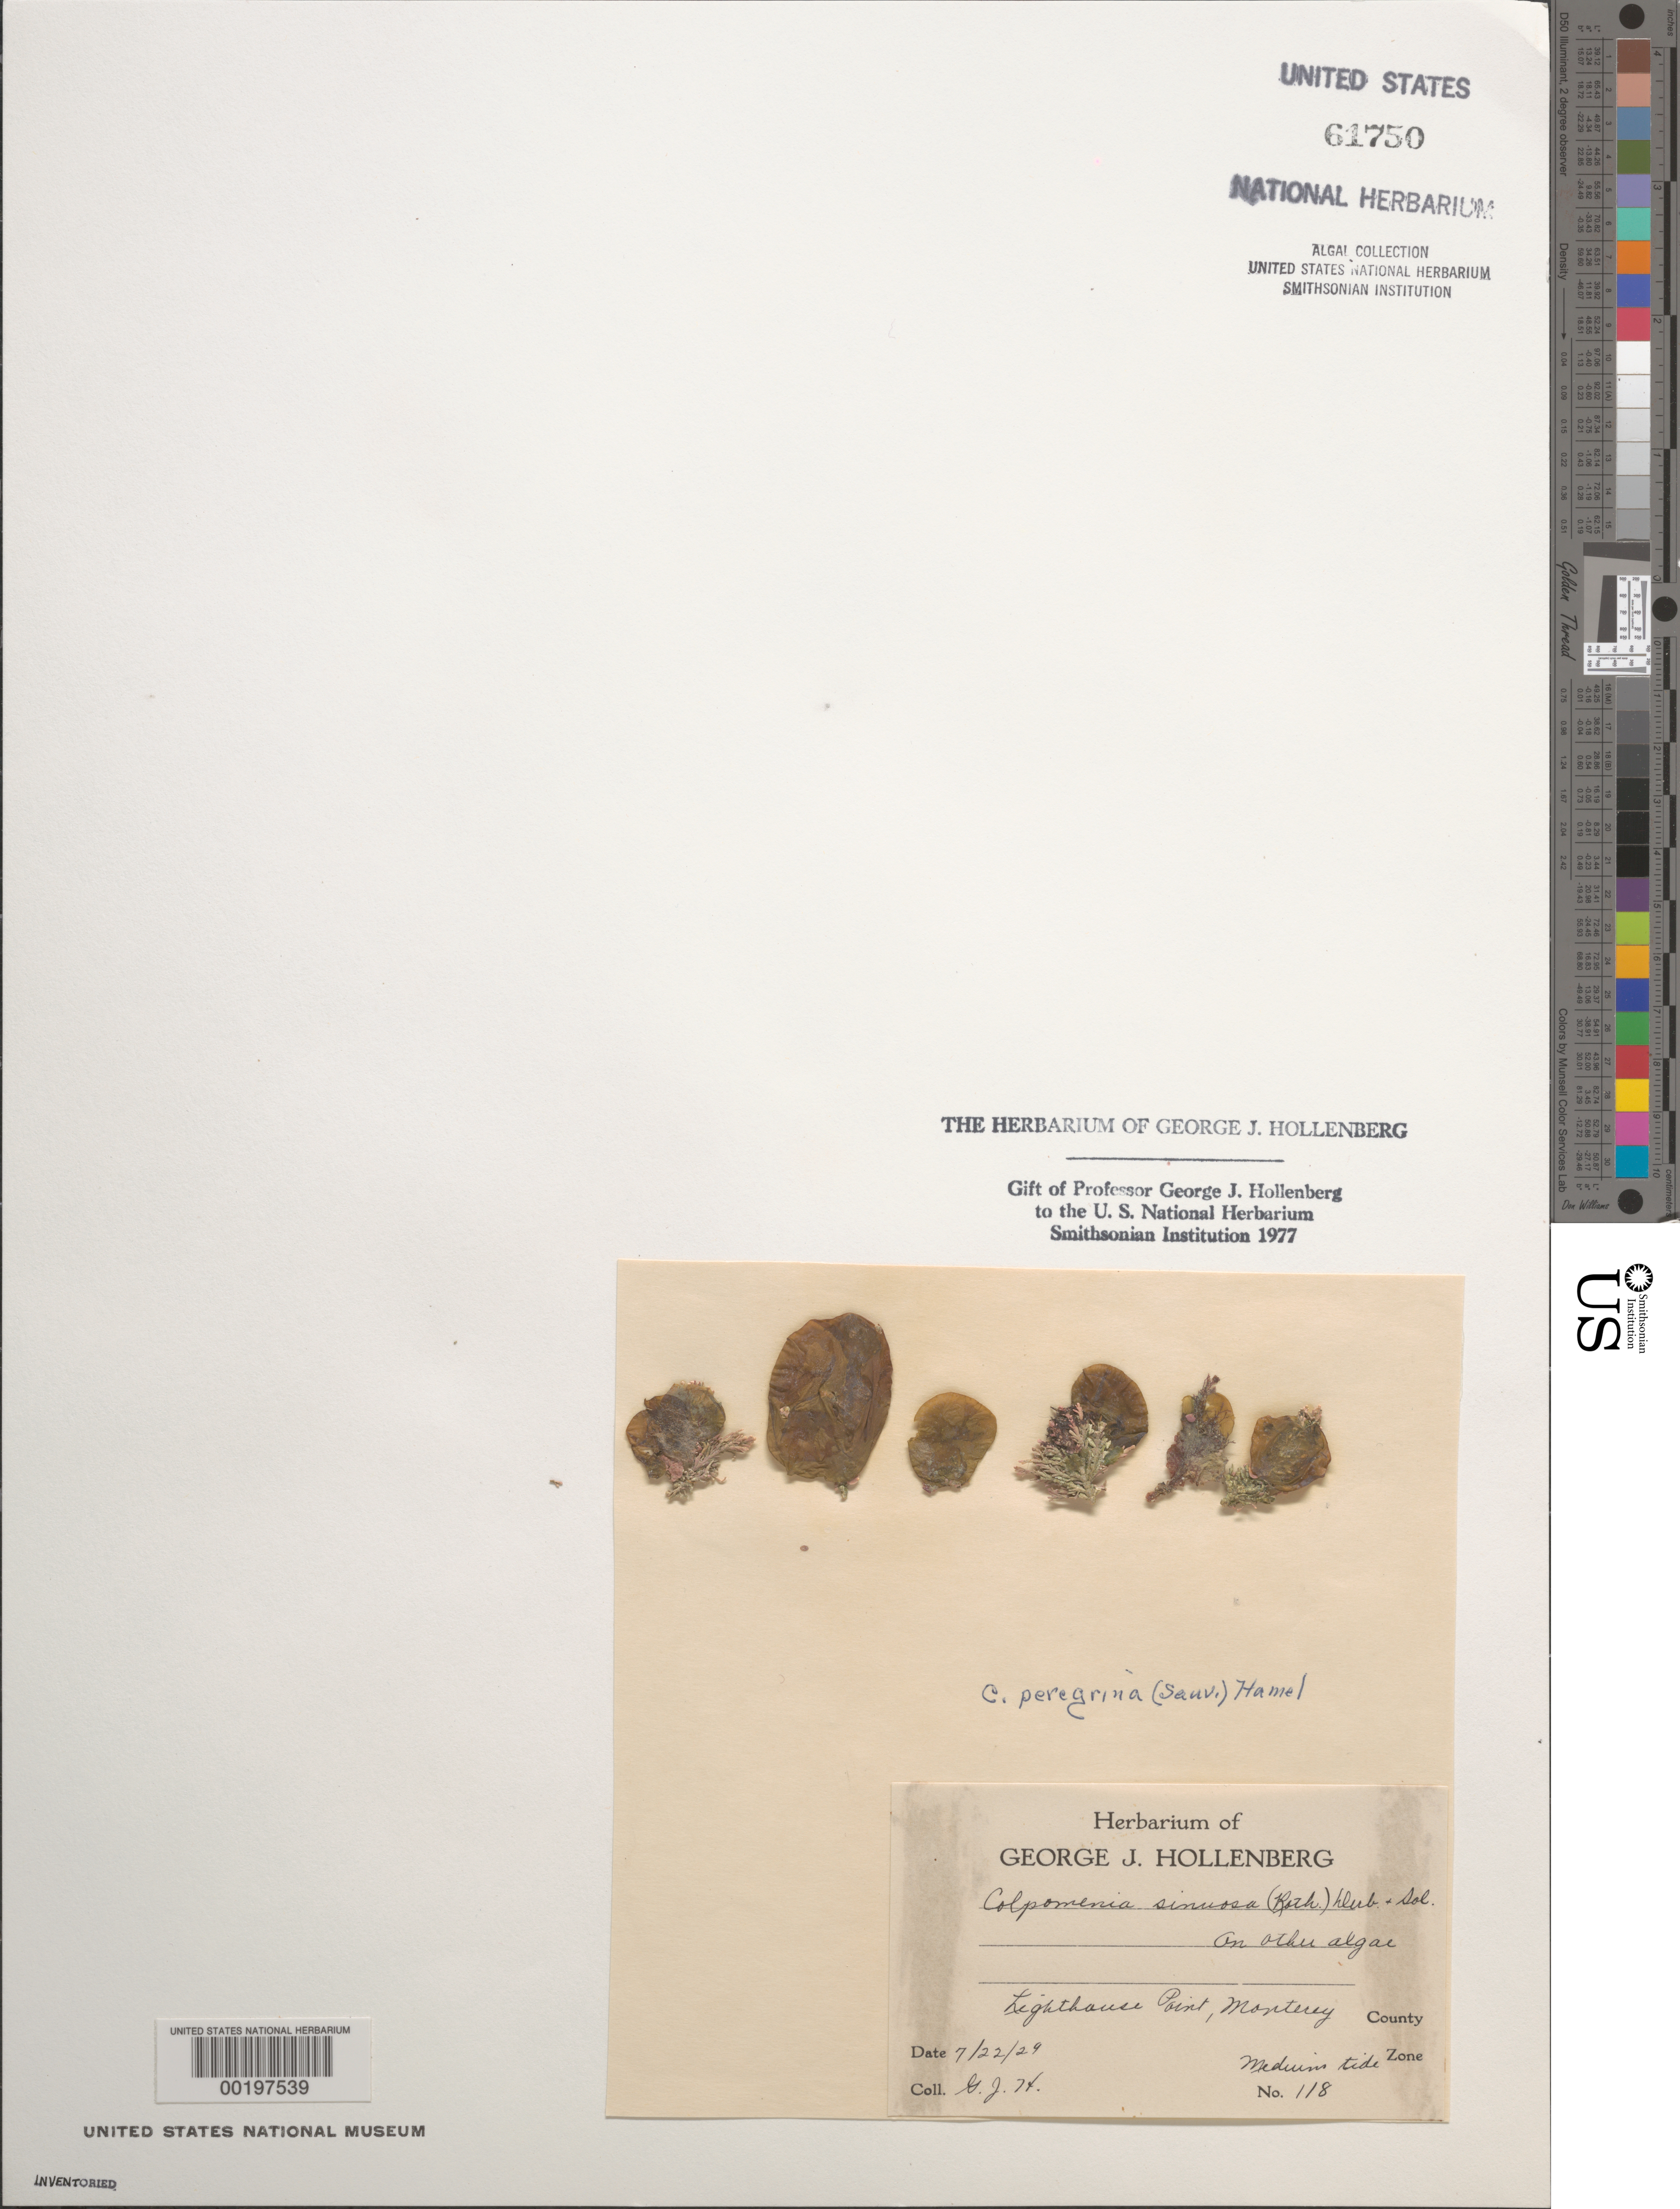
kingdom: Chromista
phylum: Ochrophyta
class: Phaeophyceae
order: Scytosiphonales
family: Scytosiphonaceae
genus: Colpomenia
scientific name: Colpomenia peregrina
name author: Sauv.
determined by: Hollenberg, George J.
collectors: G. Hollenberg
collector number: GJH 118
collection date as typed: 22 Jul 1929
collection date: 1929-07-22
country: United States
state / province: California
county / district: Monterey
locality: Lighthouse Point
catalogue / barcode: US 61750